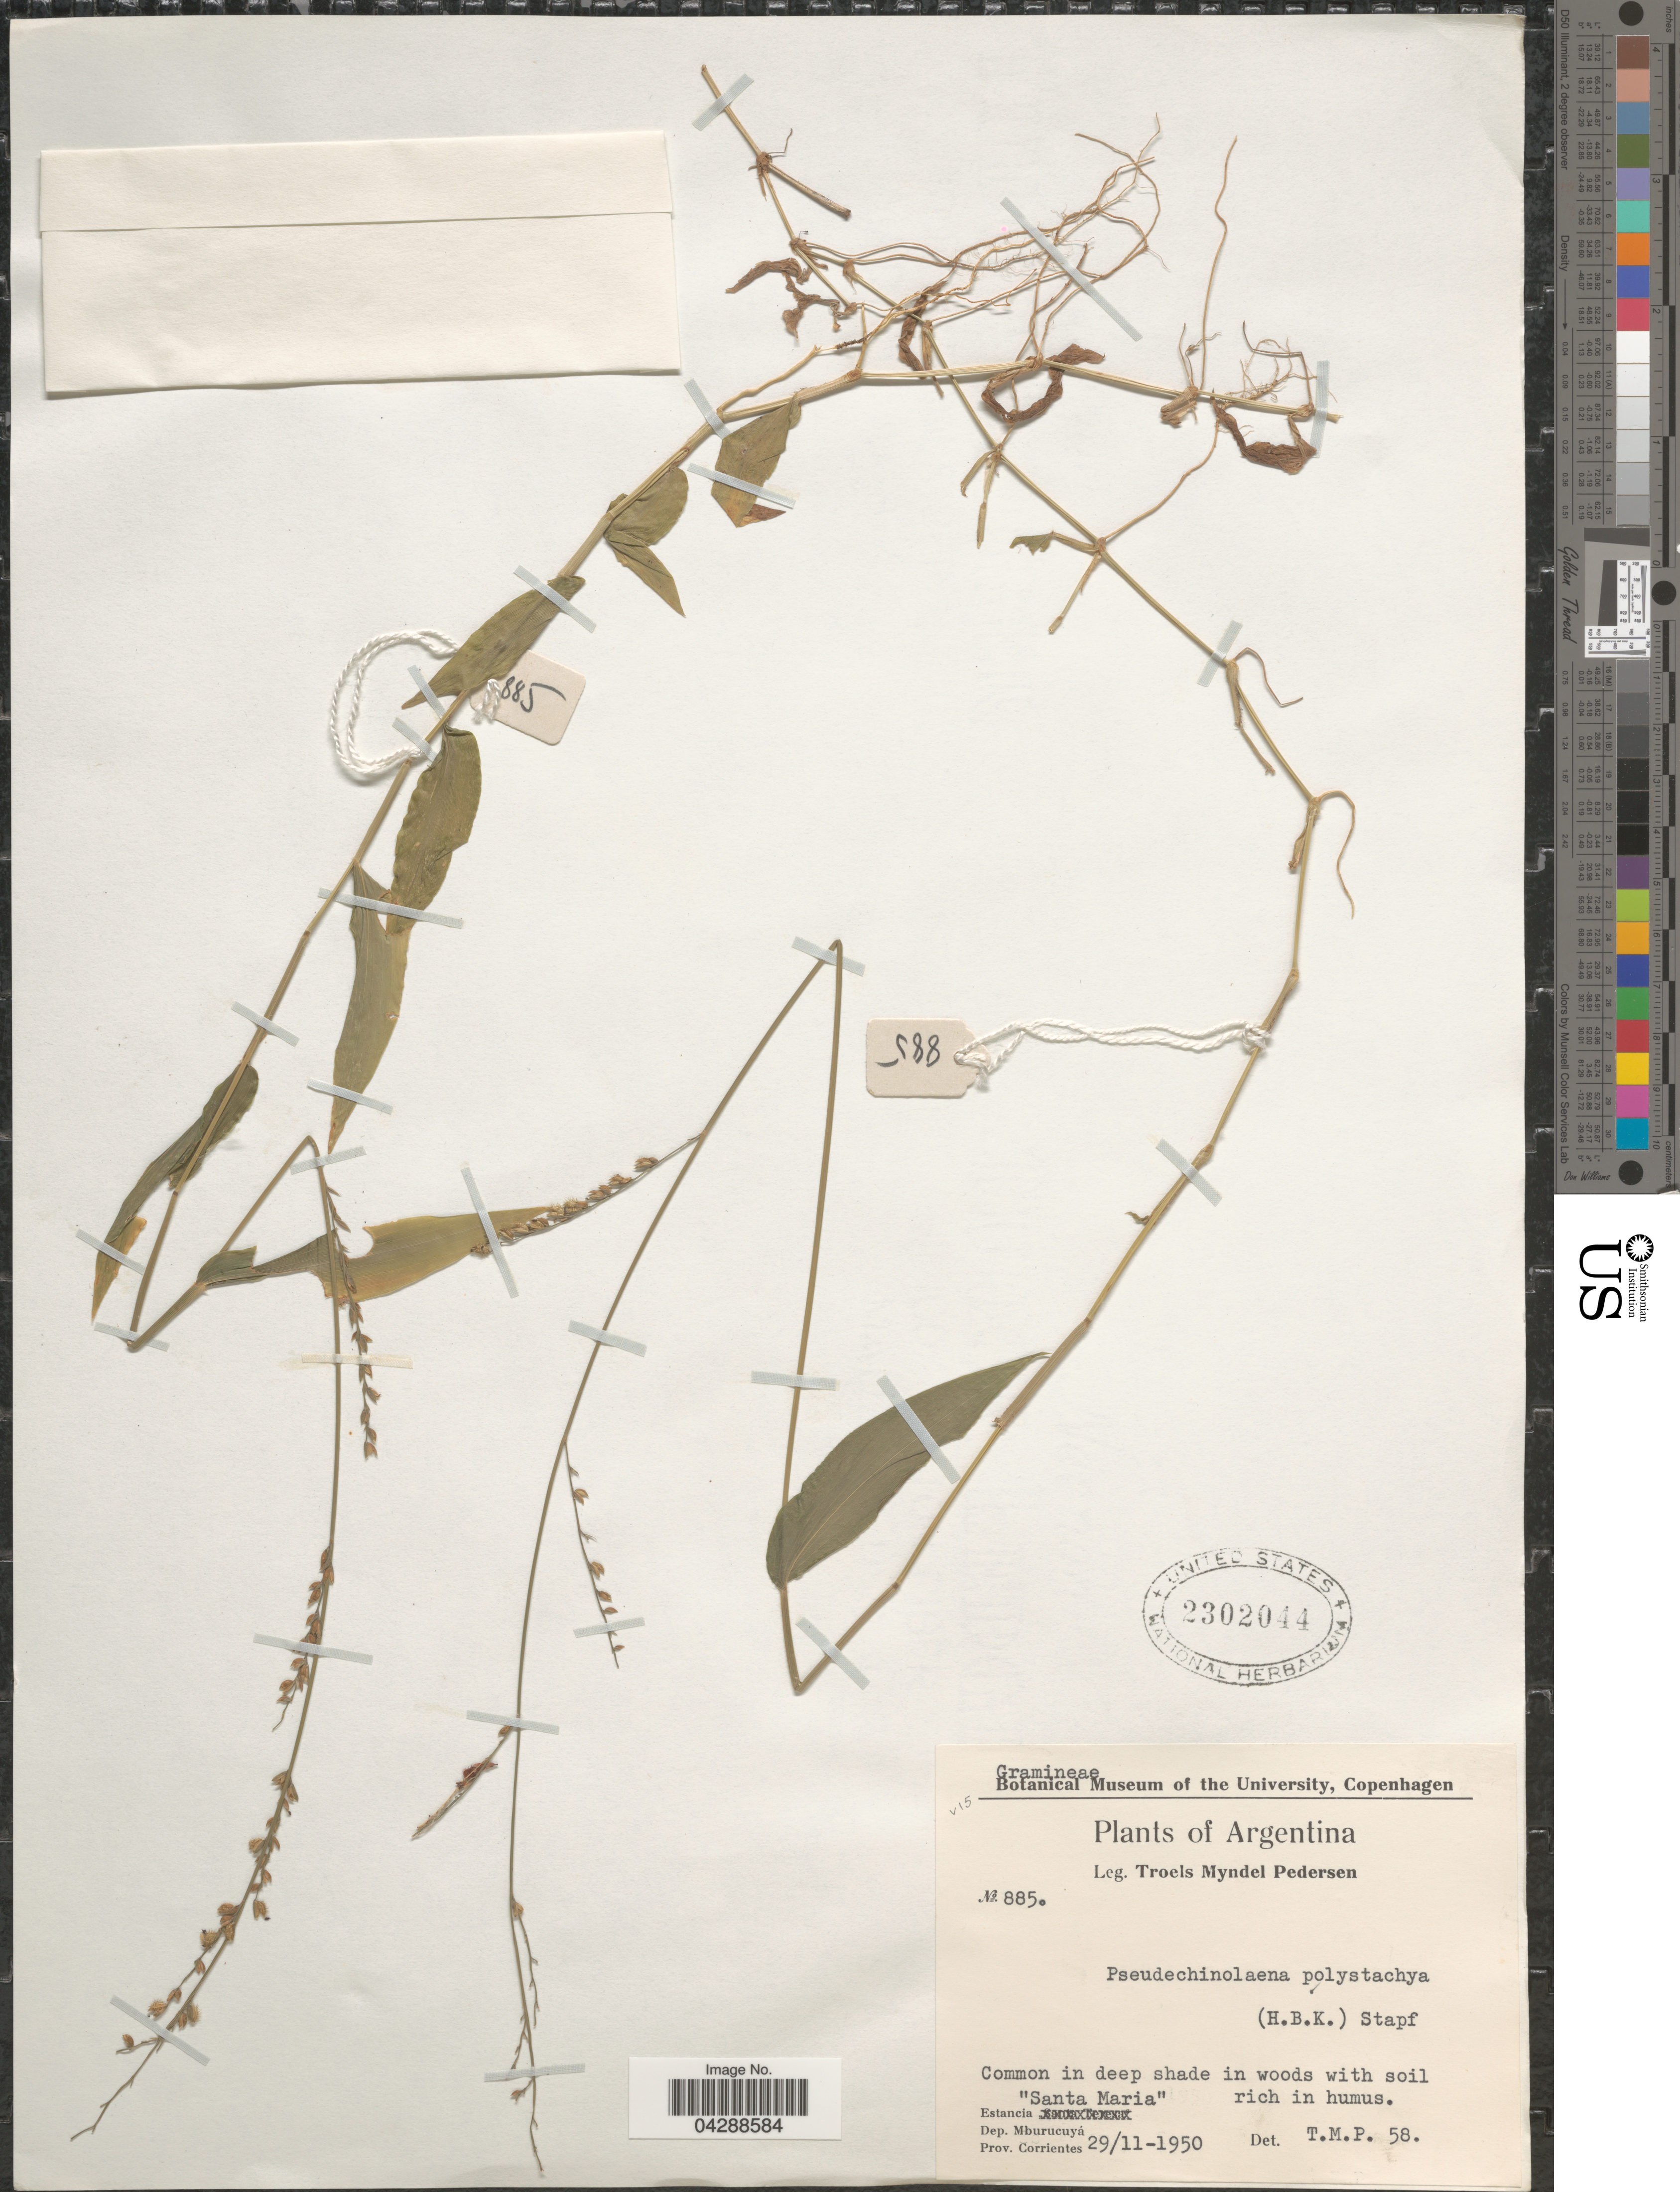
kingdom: Plantae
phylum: Tracheophyta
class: Liliopsida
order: Poales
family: Poaceae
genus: Pseudechinolaena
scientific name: Pseudechinolaena polystachya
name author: (Kunth) Stapf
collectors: T. Pederson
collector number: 885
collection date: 1950-11-29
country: Argentina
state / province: Corrientes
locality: Estancia "Santa Maria". Dep. Mburucuyá.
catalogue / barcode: US 2302044